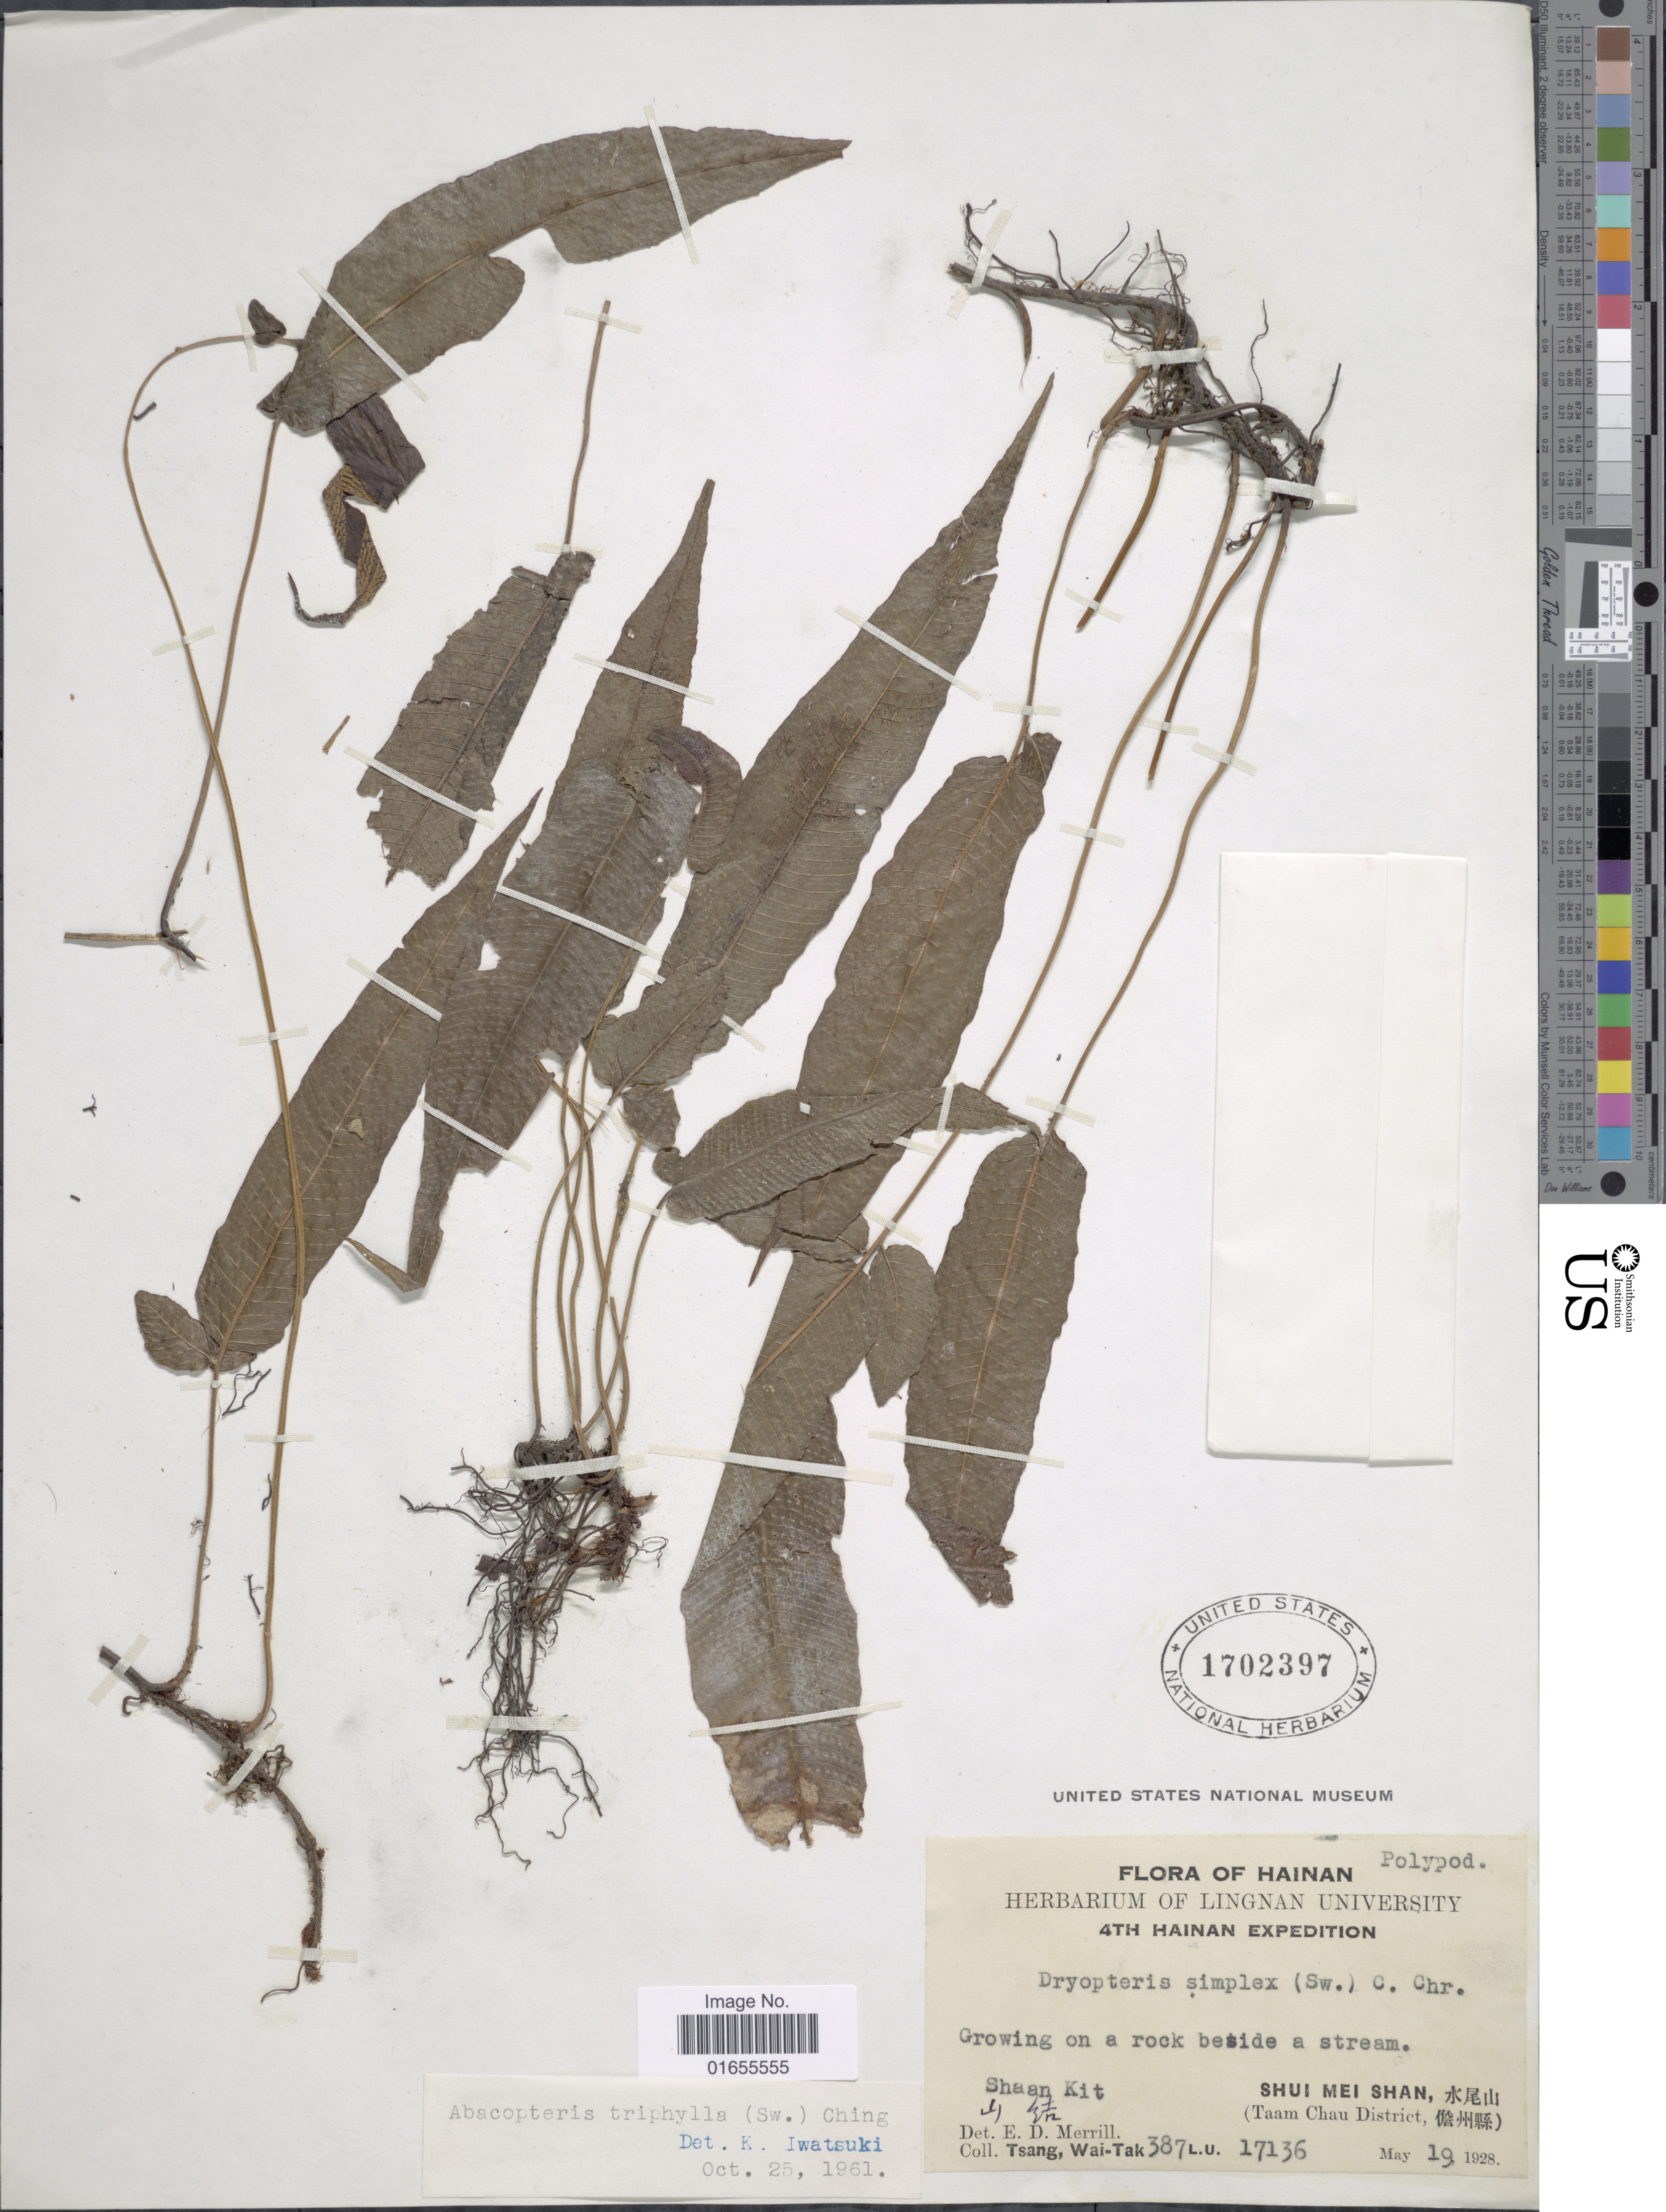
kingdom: Plantae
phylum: Tracheophyta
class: Polypodiopsida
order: Polypodiales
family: Thelypteridaceae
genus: Pronephrium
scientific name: Pronephrium triphyllum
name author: (Sw.) Holttum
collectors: W. T. Tsang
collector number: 387/17136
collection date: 1928-05-19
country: China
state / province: Hainan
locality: Shaan Kit, Shui Mei Shan (Taam Chau District)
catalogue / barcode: US 1702397